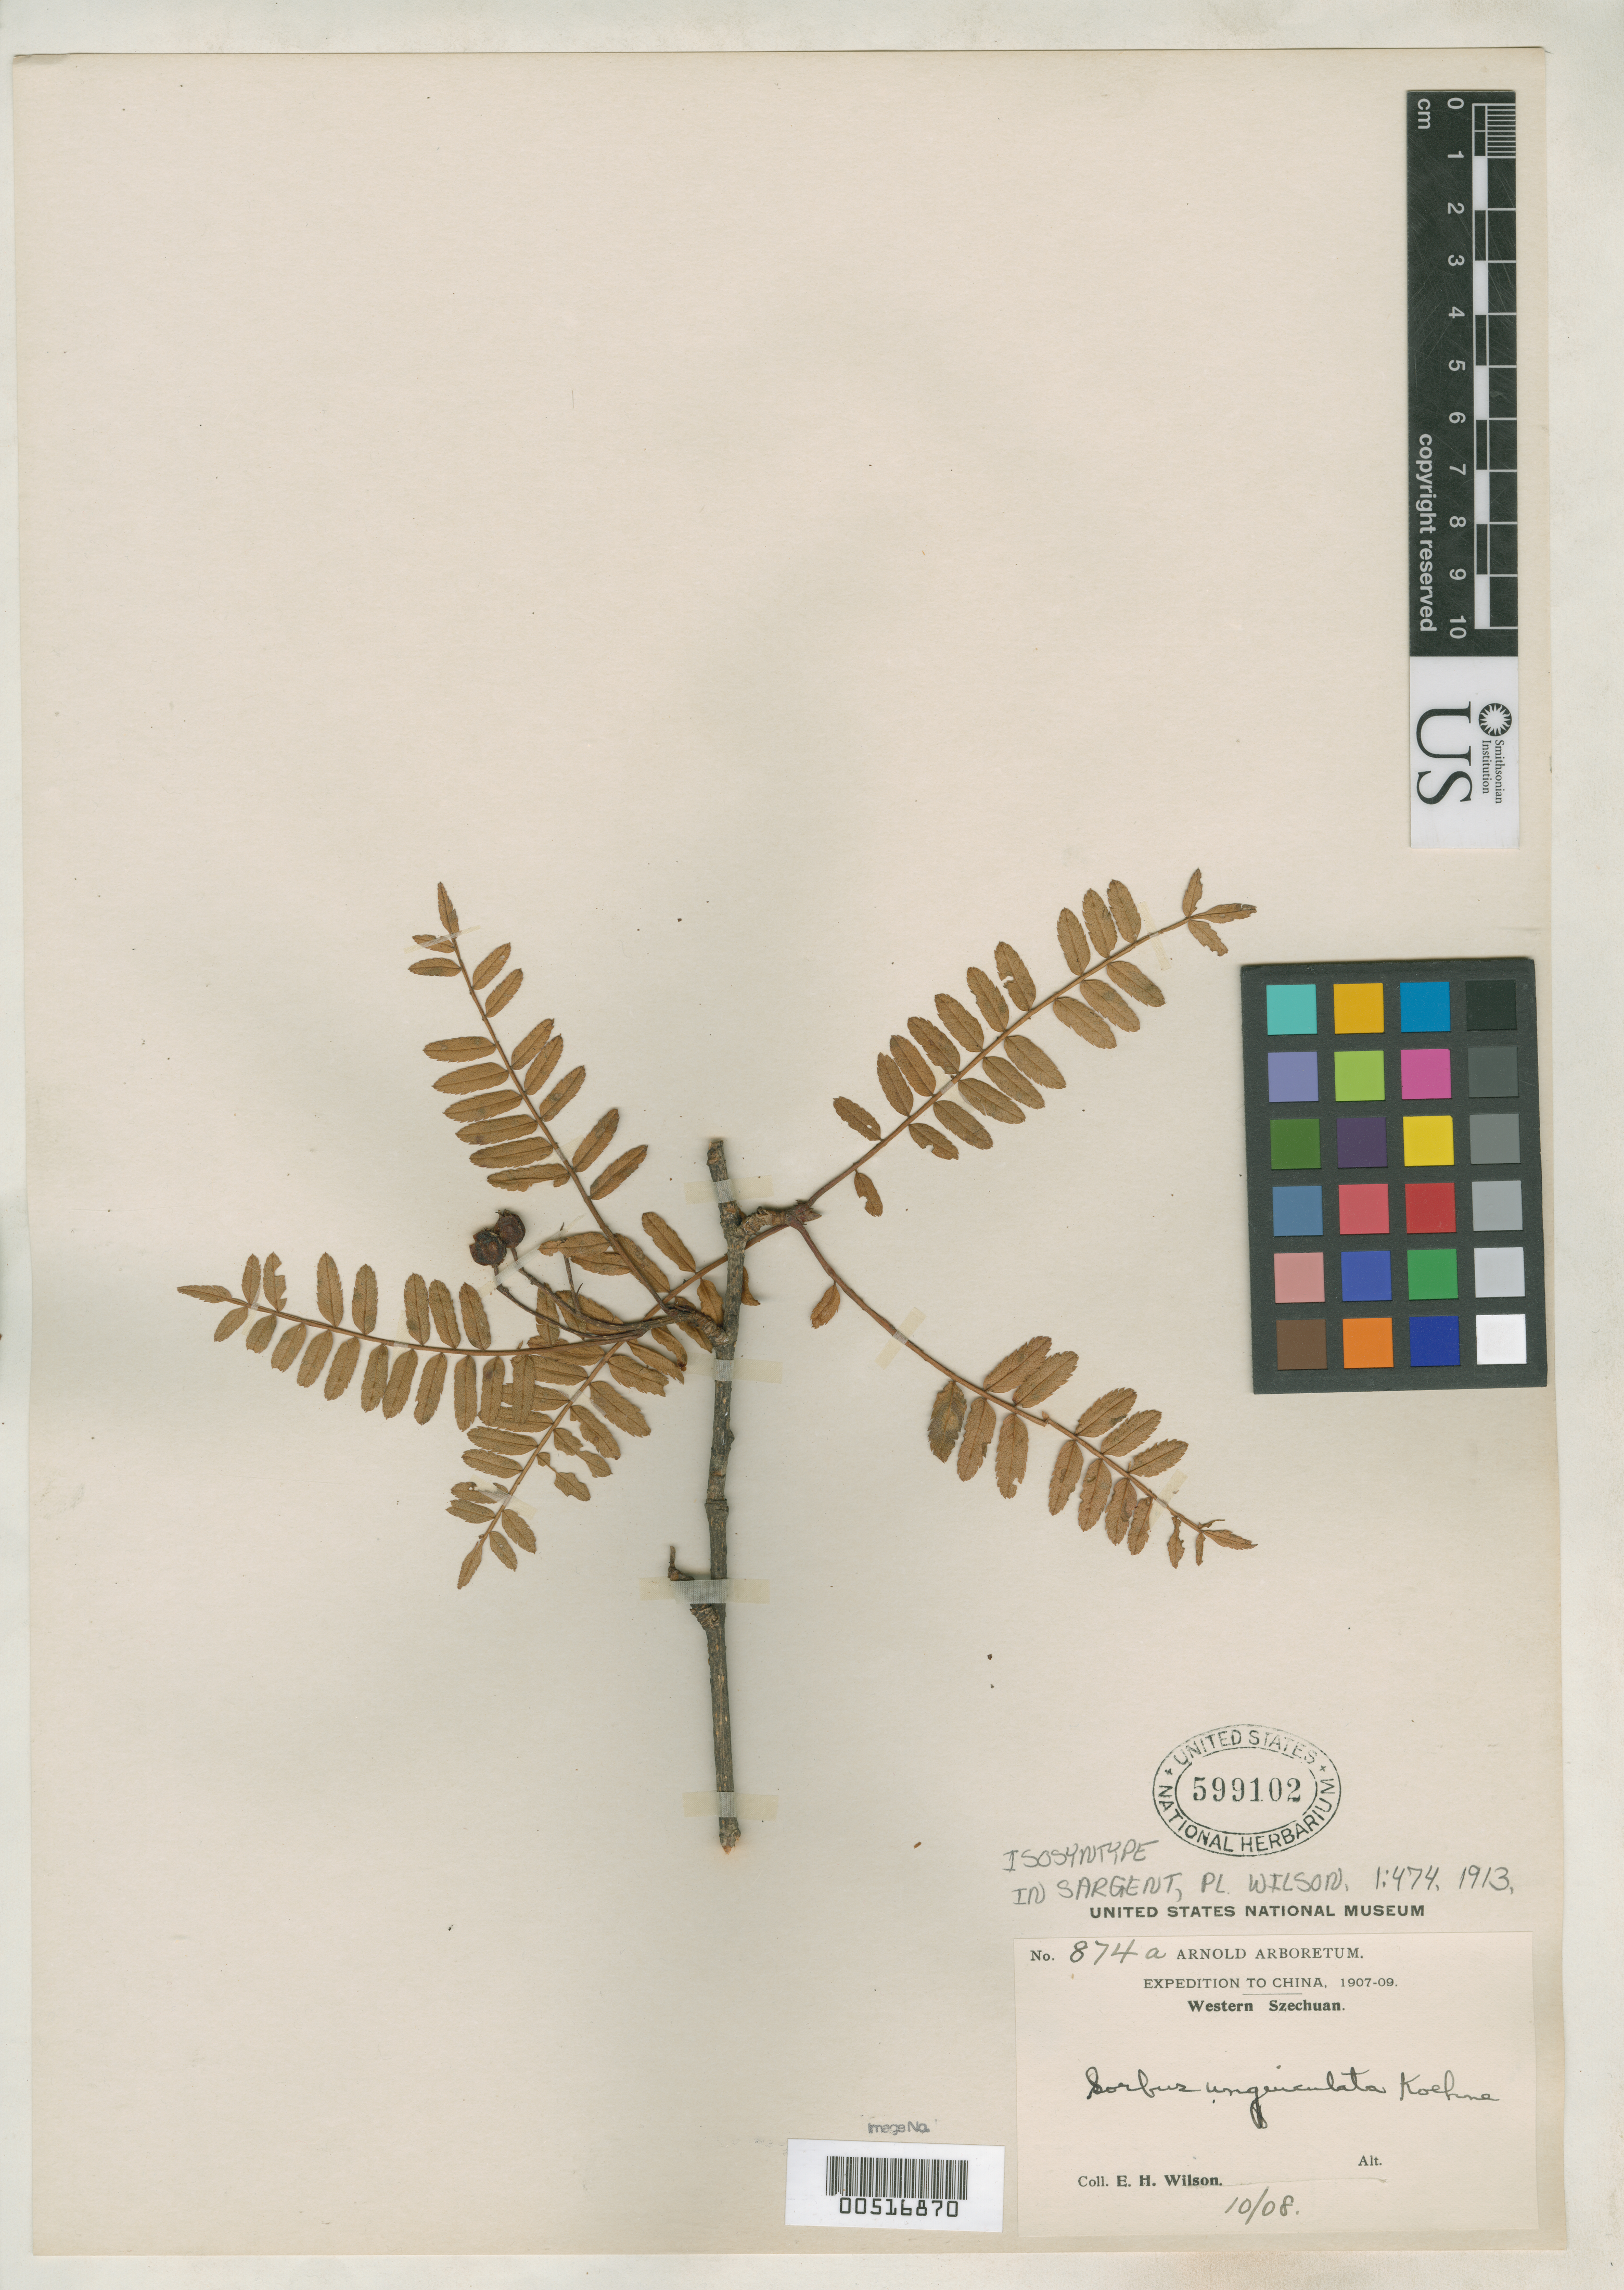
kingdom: Plantae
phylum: Tracheophyta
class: Magnoliopsida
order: Rosales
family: Rosaceae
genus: Sorbus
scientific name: Sorbus unguiculata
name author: Koehne in Sarg.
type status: Isosyntype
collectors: E. H. Wilson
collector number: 874 a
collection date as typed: Oct 1908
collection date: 1908-10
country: China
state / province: Sichuan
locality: Western Szechwan.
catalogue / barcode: US 599102